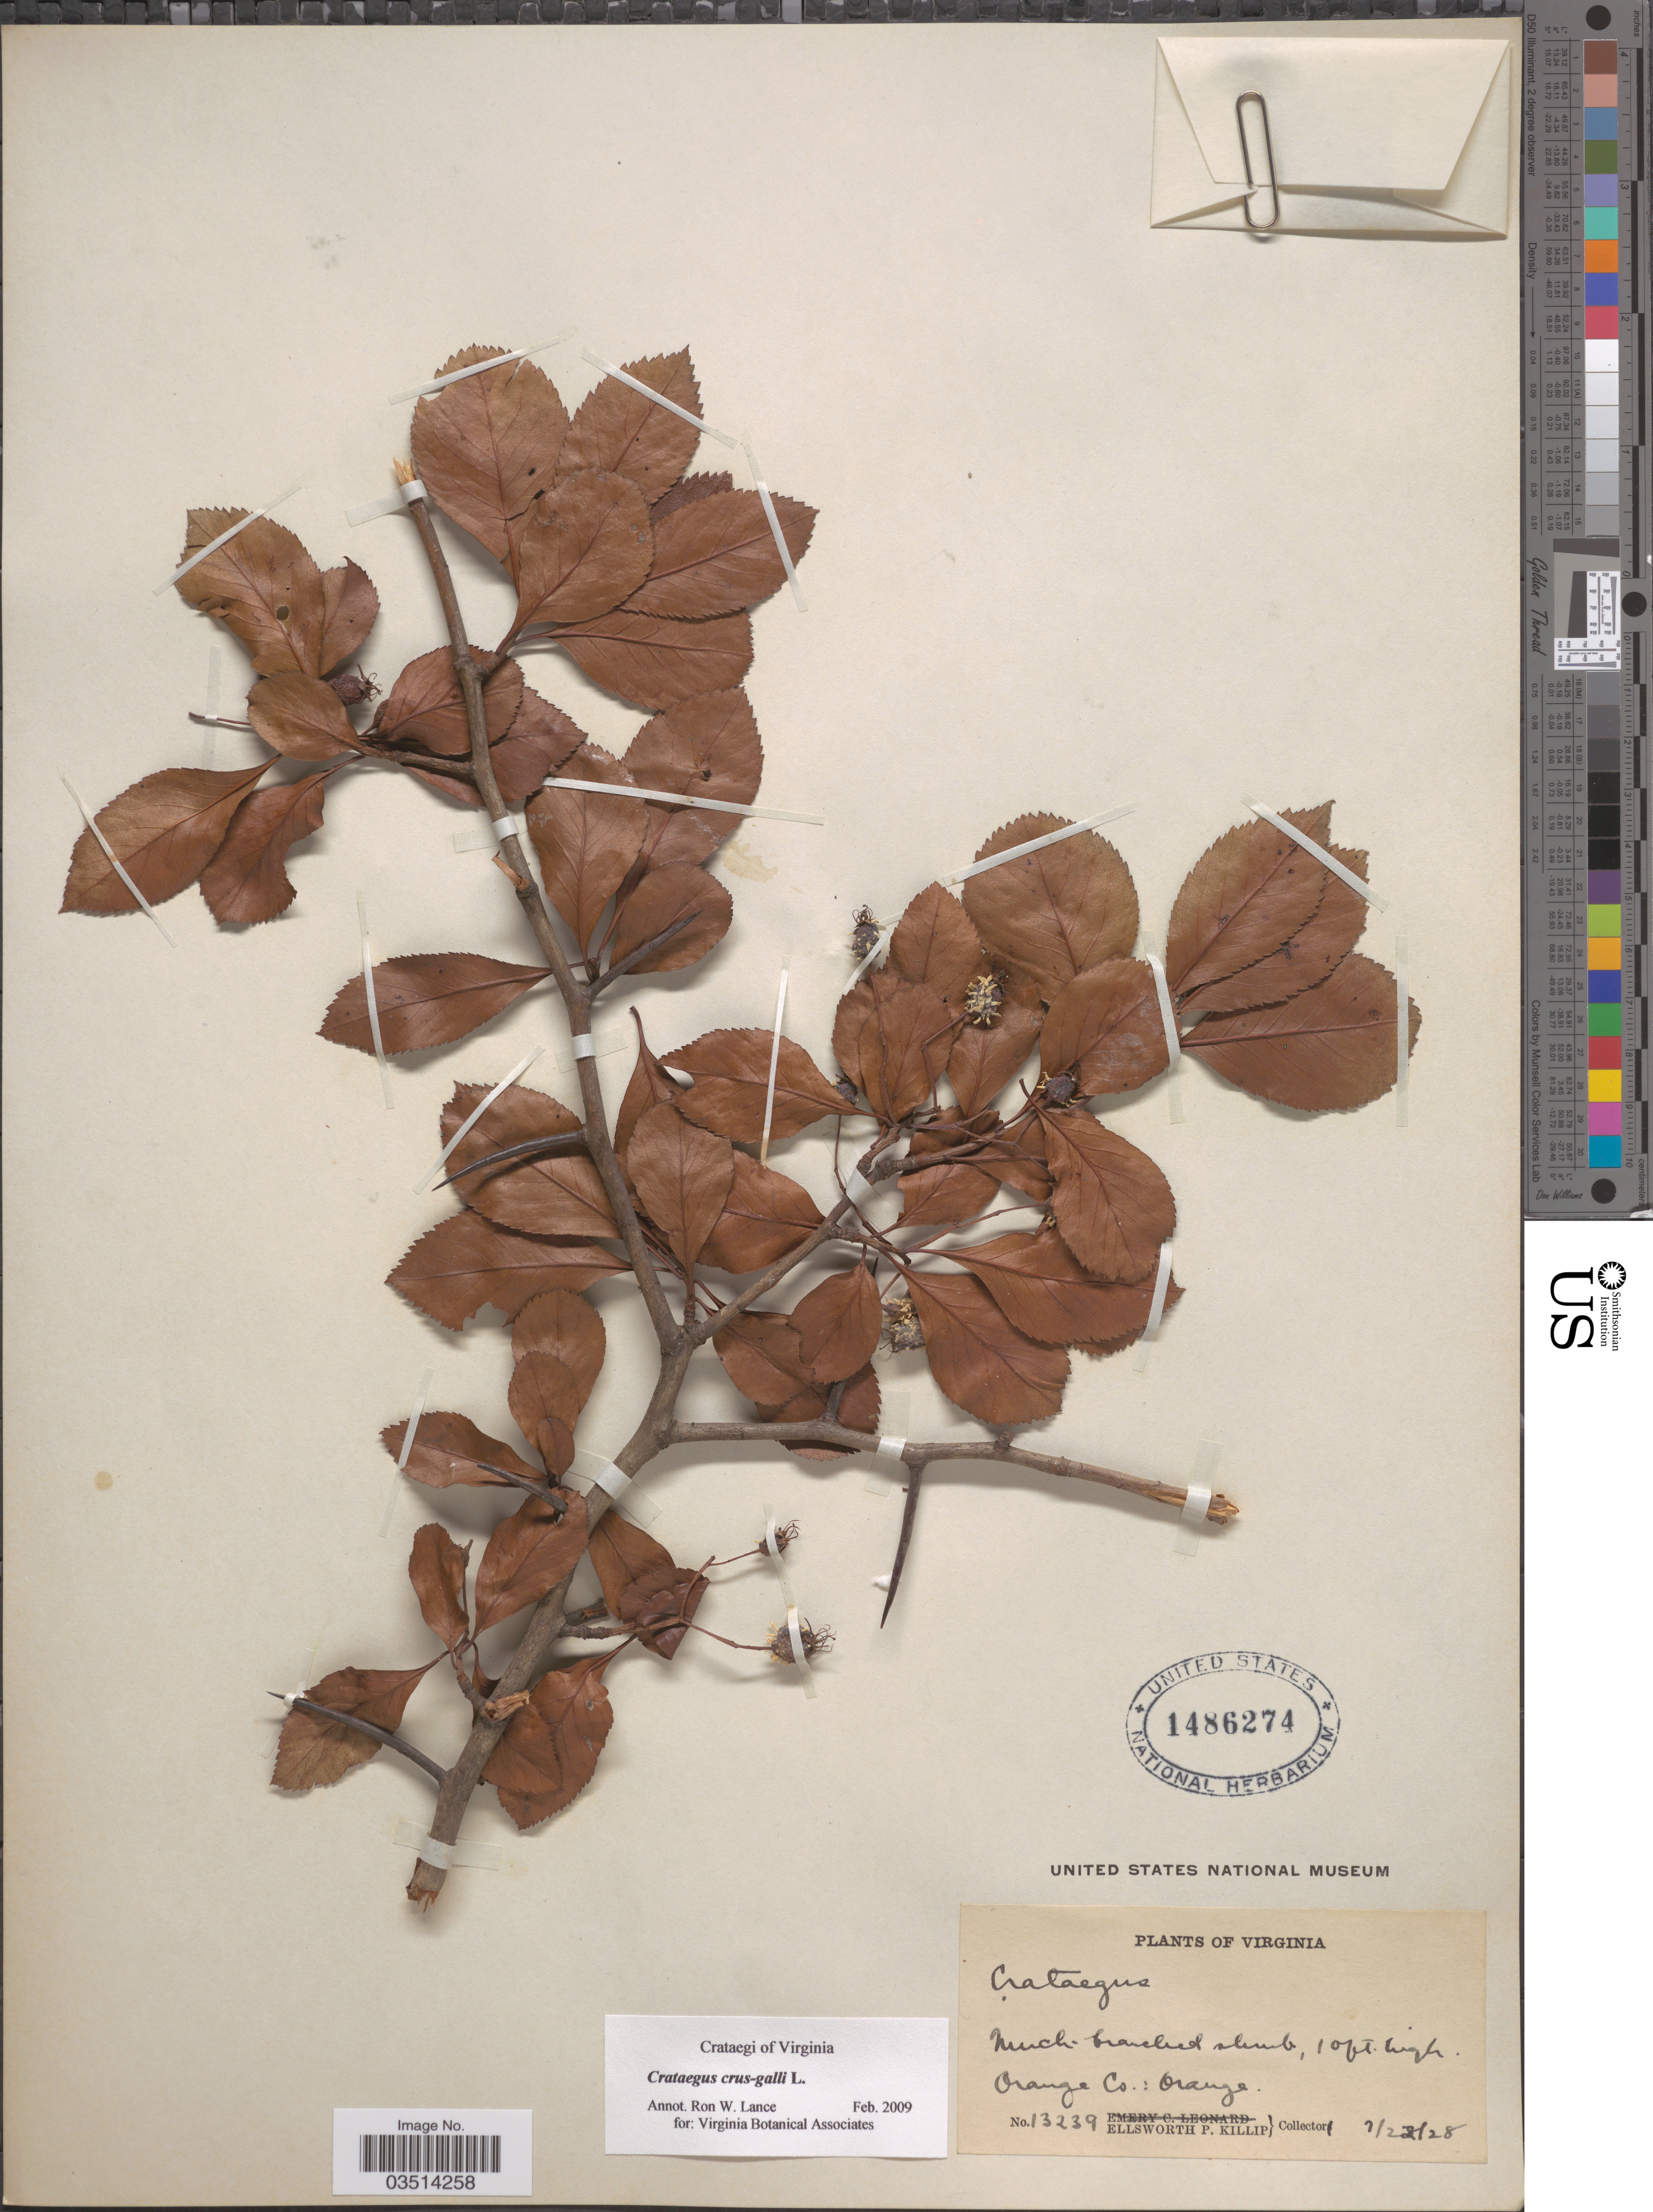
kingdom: Plantae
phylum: Tracheophyta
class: Magnoliopsida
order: Rosales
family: Rosaceae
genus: Crataegus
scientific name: Crataegus crus-galli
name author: L.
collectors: E. P. Killip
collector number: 13239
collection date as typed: Transcribed d/m/y: 22/2/28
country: United States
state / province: Virginia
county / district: Orange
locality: Orange Co.: Orange.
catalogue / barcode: US 1486274